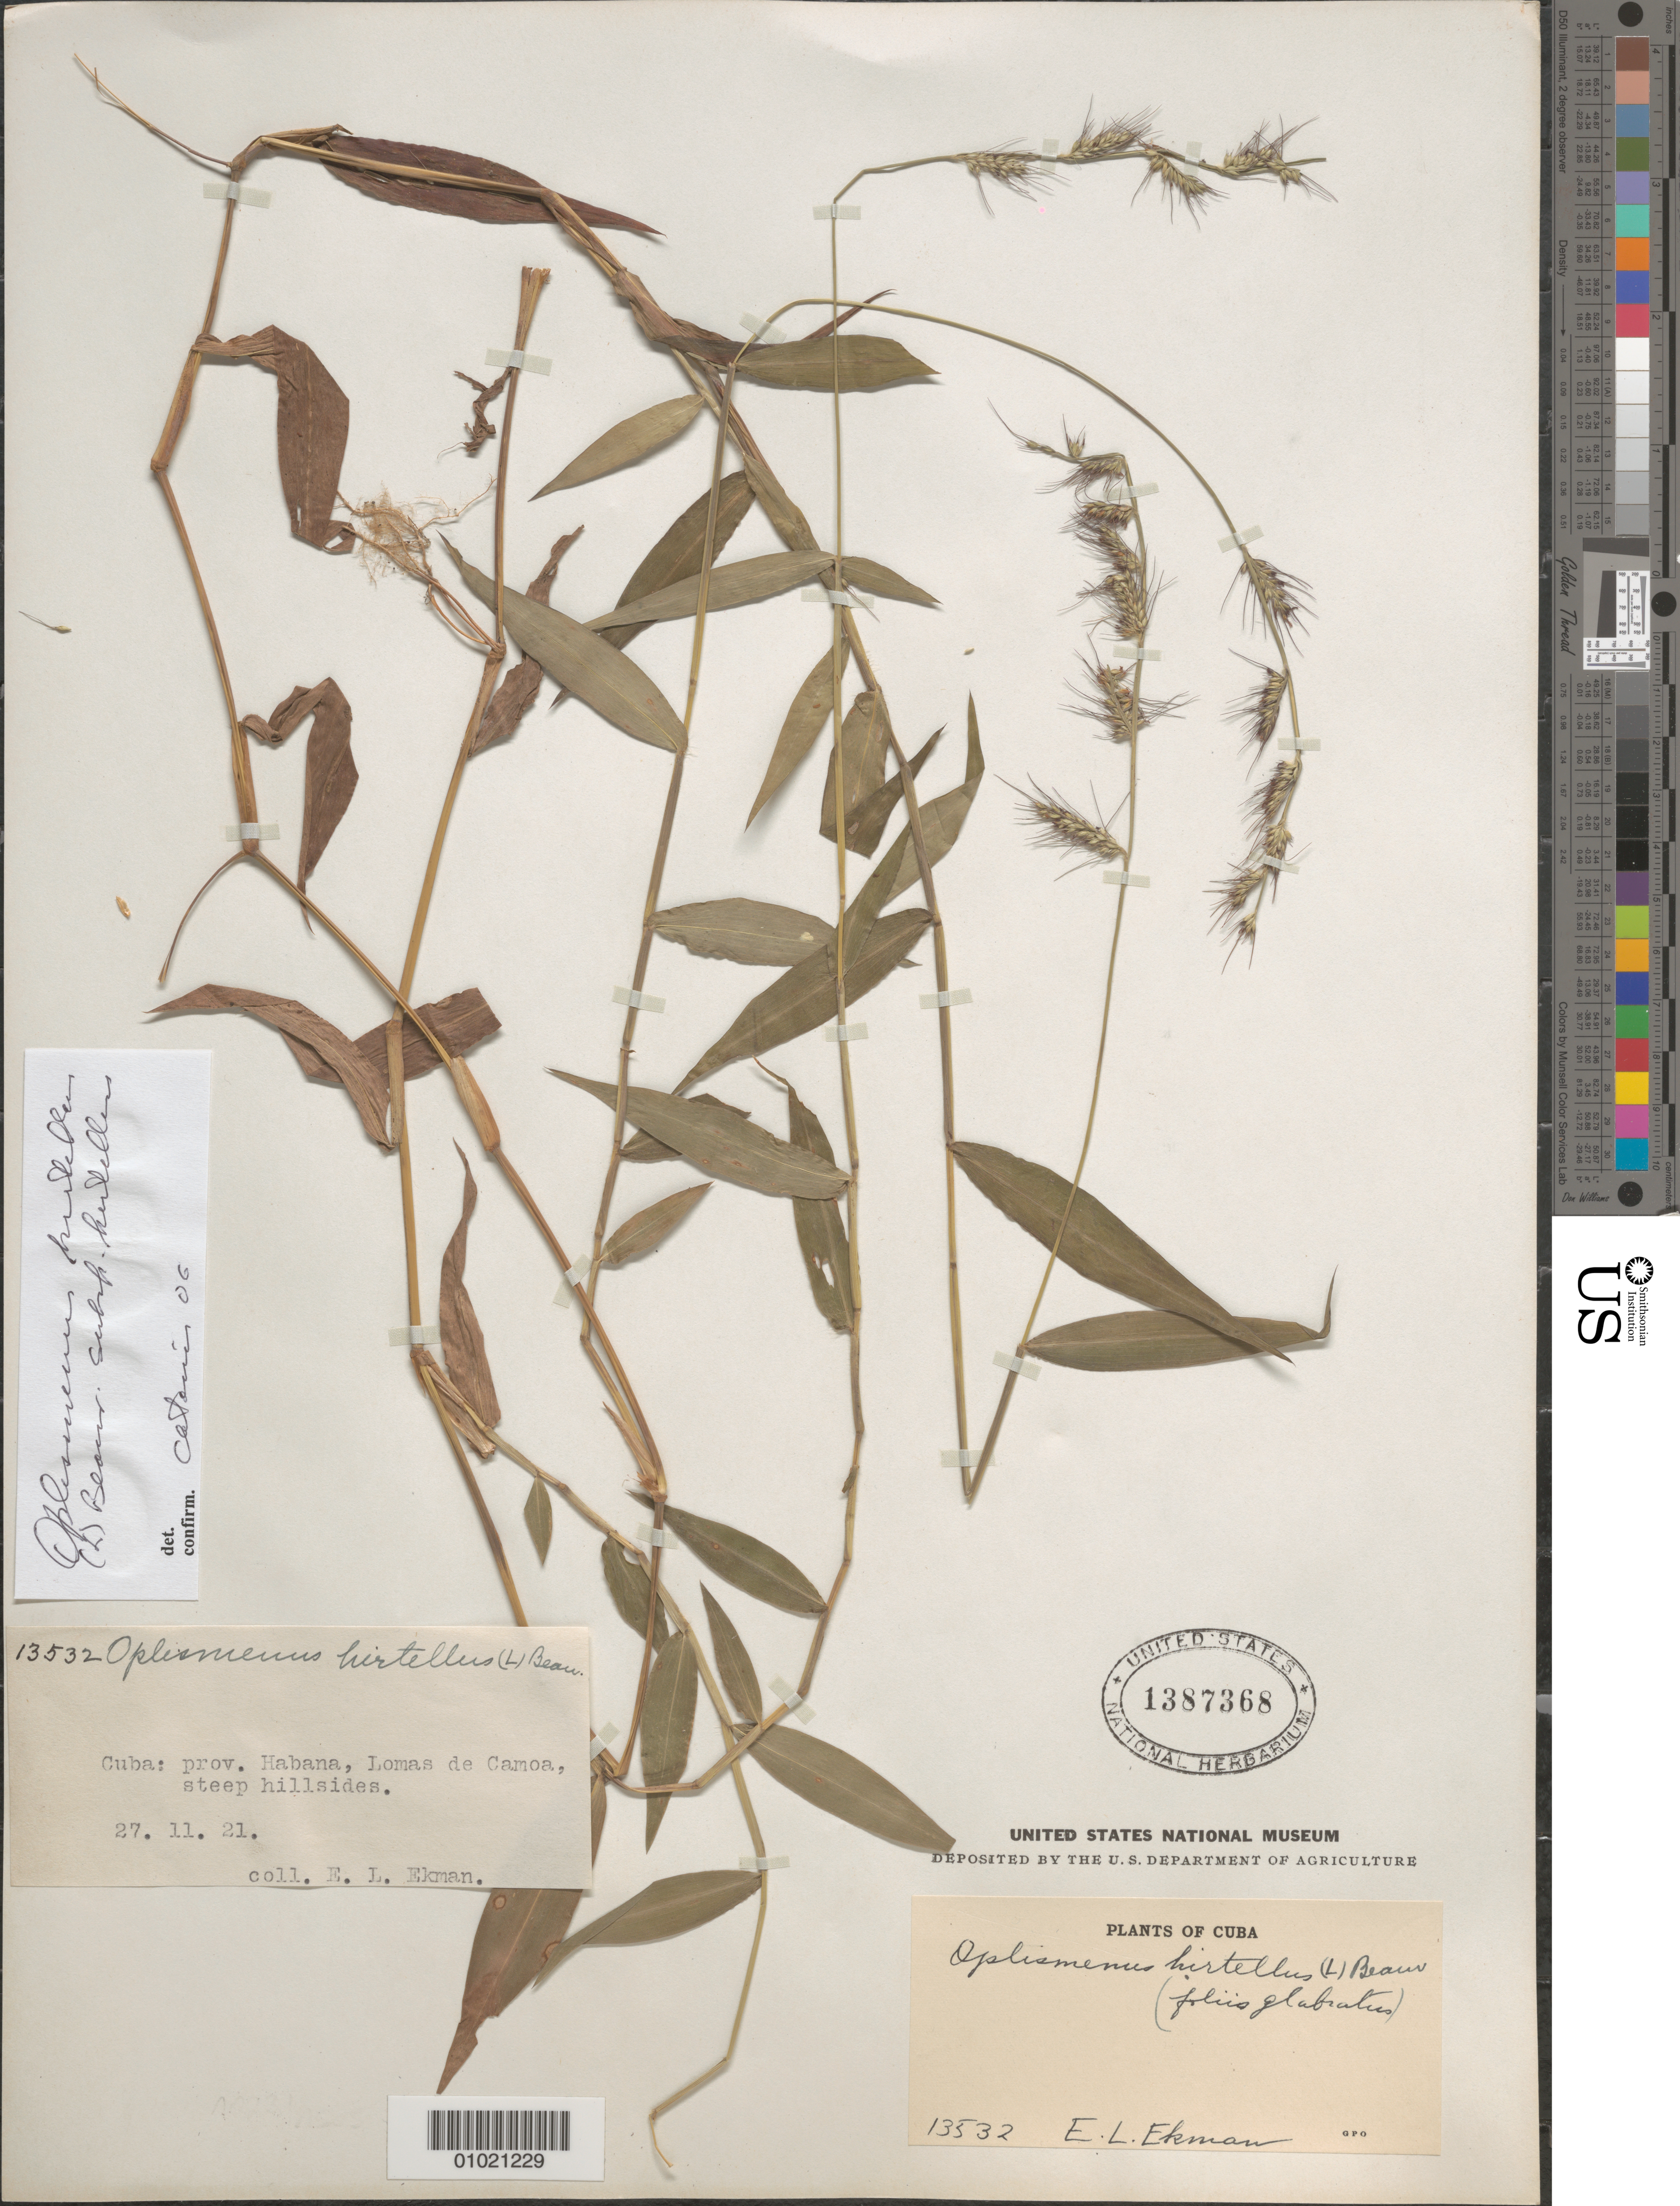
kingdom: Plantae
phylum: Tracheophyta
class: Liliopsida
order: Poales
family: Poaceae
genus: Oplismenus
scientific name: Oplismenus hirtellus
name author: (L.) P. Beauv.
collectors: E. L. Ekman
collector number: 13532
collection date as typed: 27 Nov 1921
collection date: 1921-11-27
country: Cuba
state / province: La Habana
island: Cuba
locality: Lomas de Camoa, steep hillside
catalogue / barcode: US 1387368